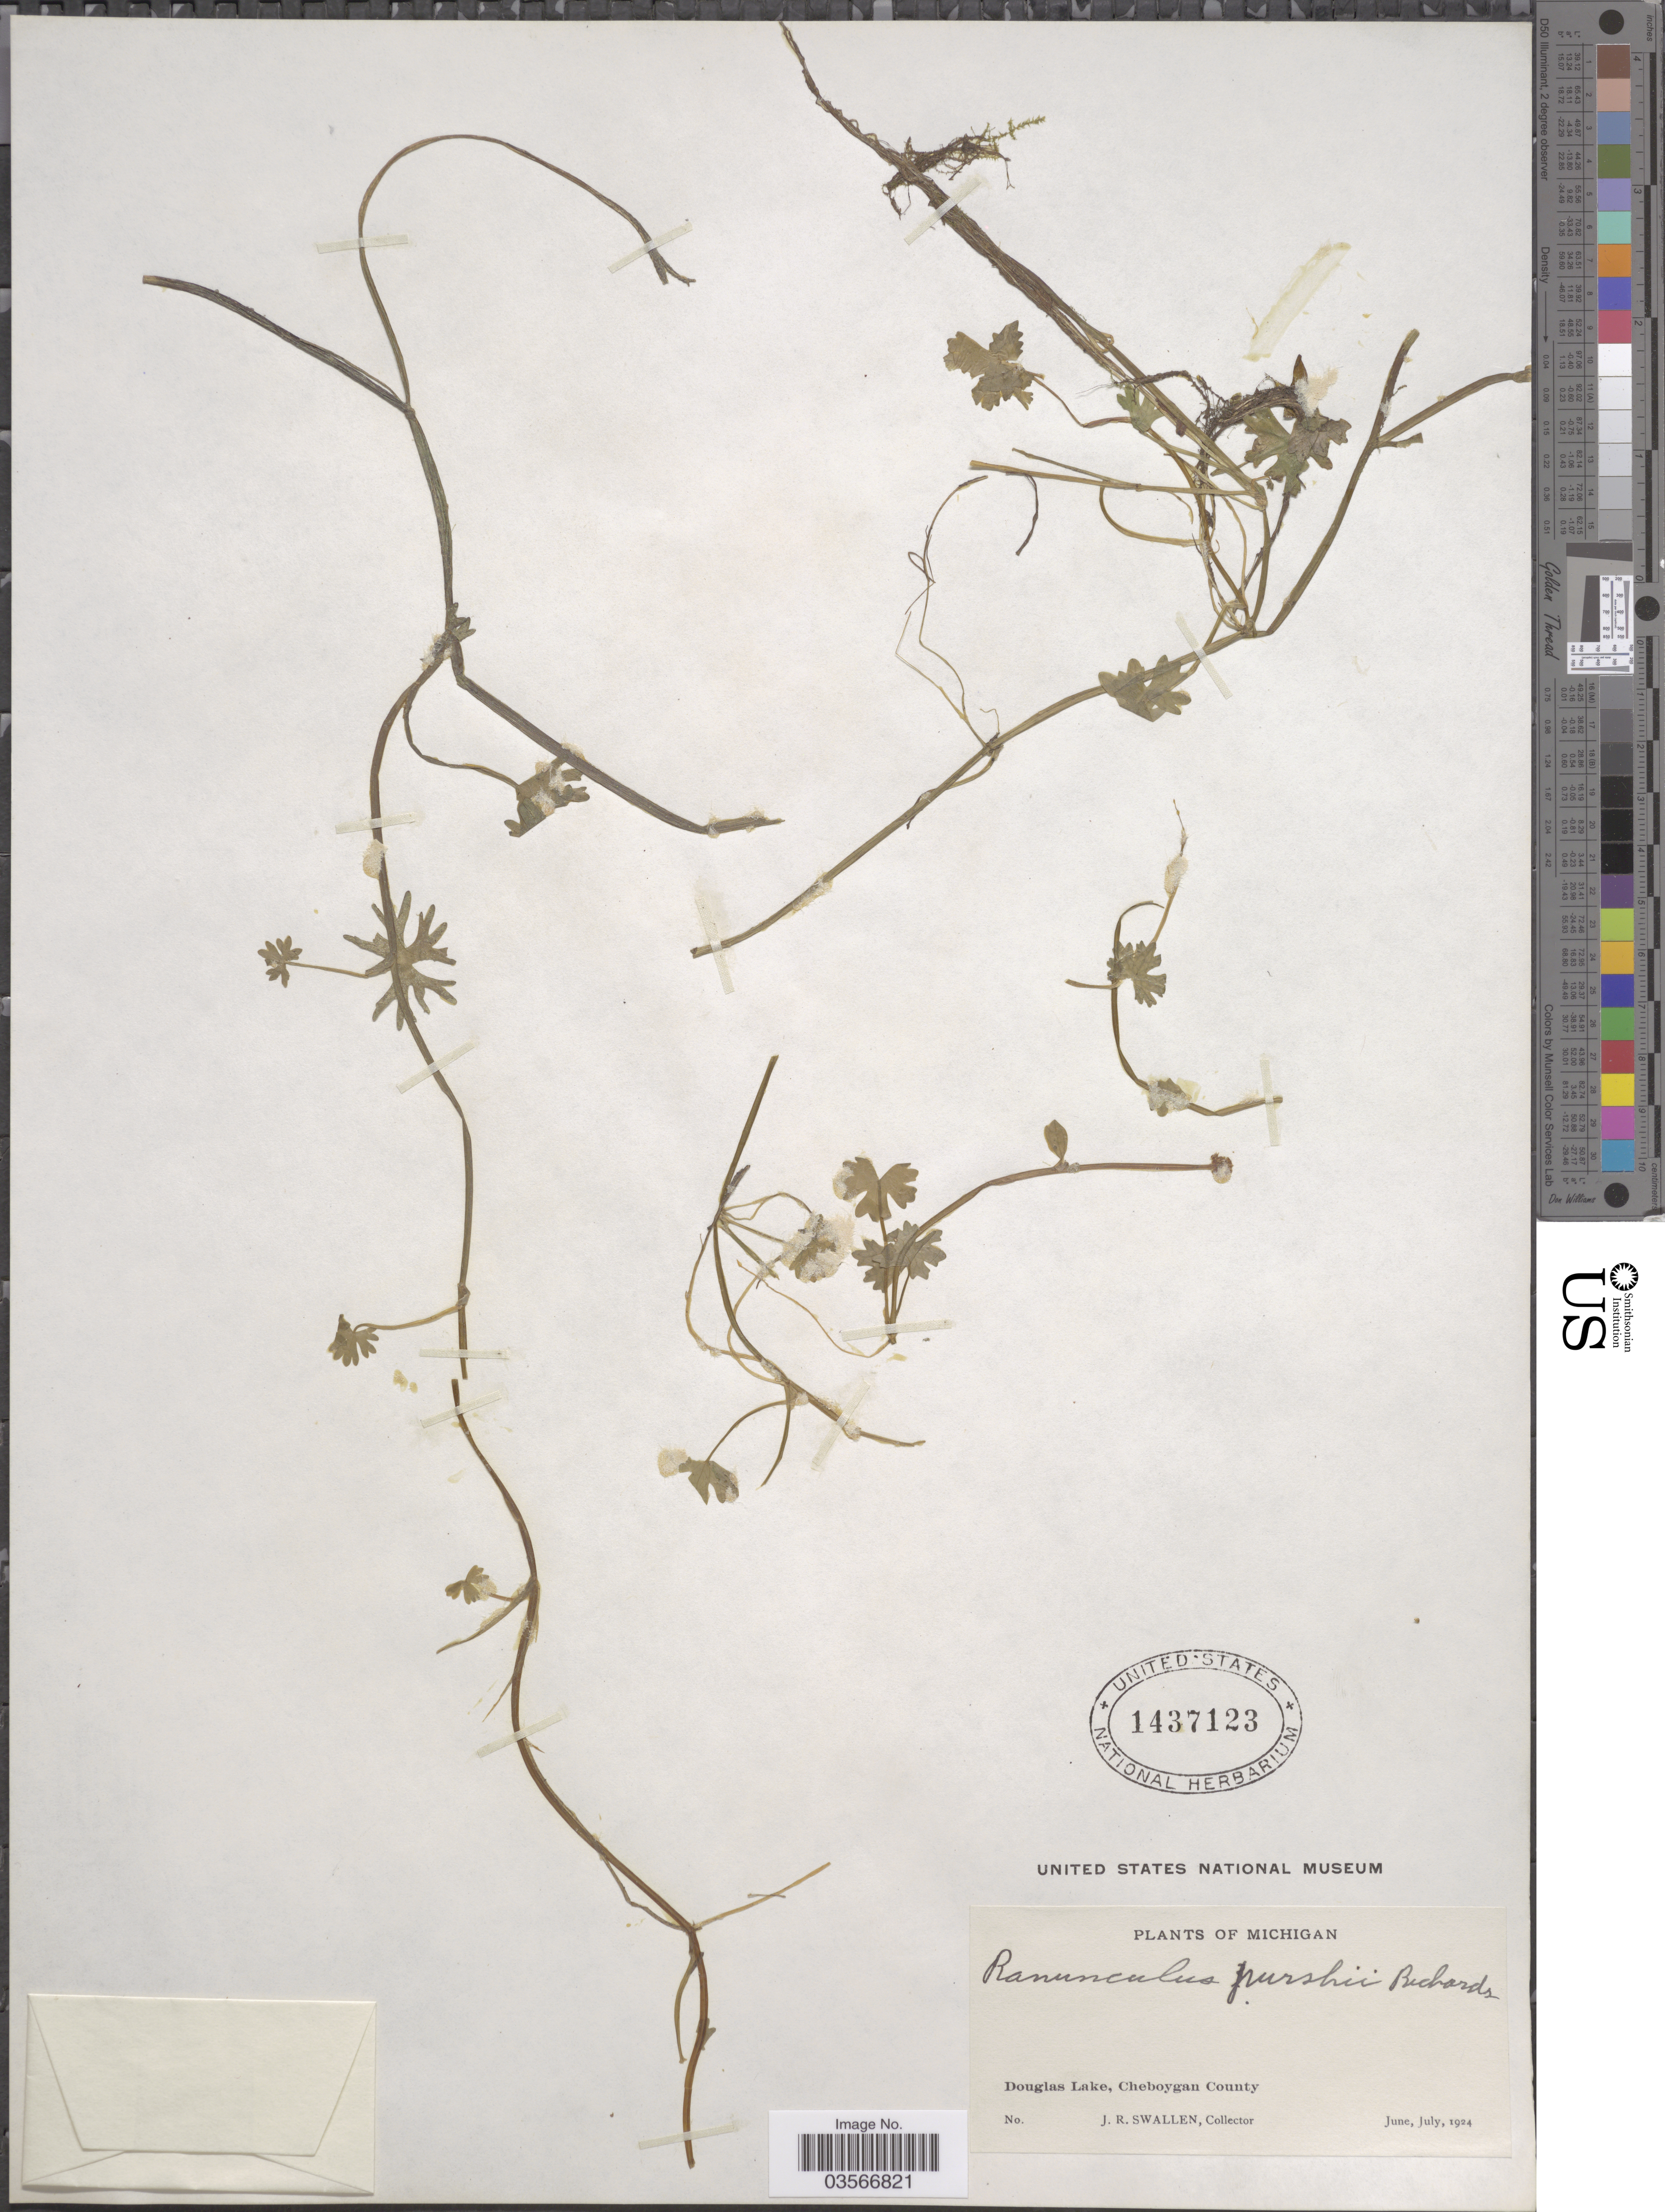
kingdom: Plantae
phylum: Tracheophyta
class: Magnoliopsida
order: Ranunculales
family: Ranunculaceae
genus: Ranunculus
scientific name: Ranunculus gmelinii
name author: DC.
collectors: J. R. Swallen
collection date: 1924-06/1924-07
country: United States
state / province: Michigan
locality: Douglas Lake, Cheboygan County.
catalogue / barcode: US 1437123